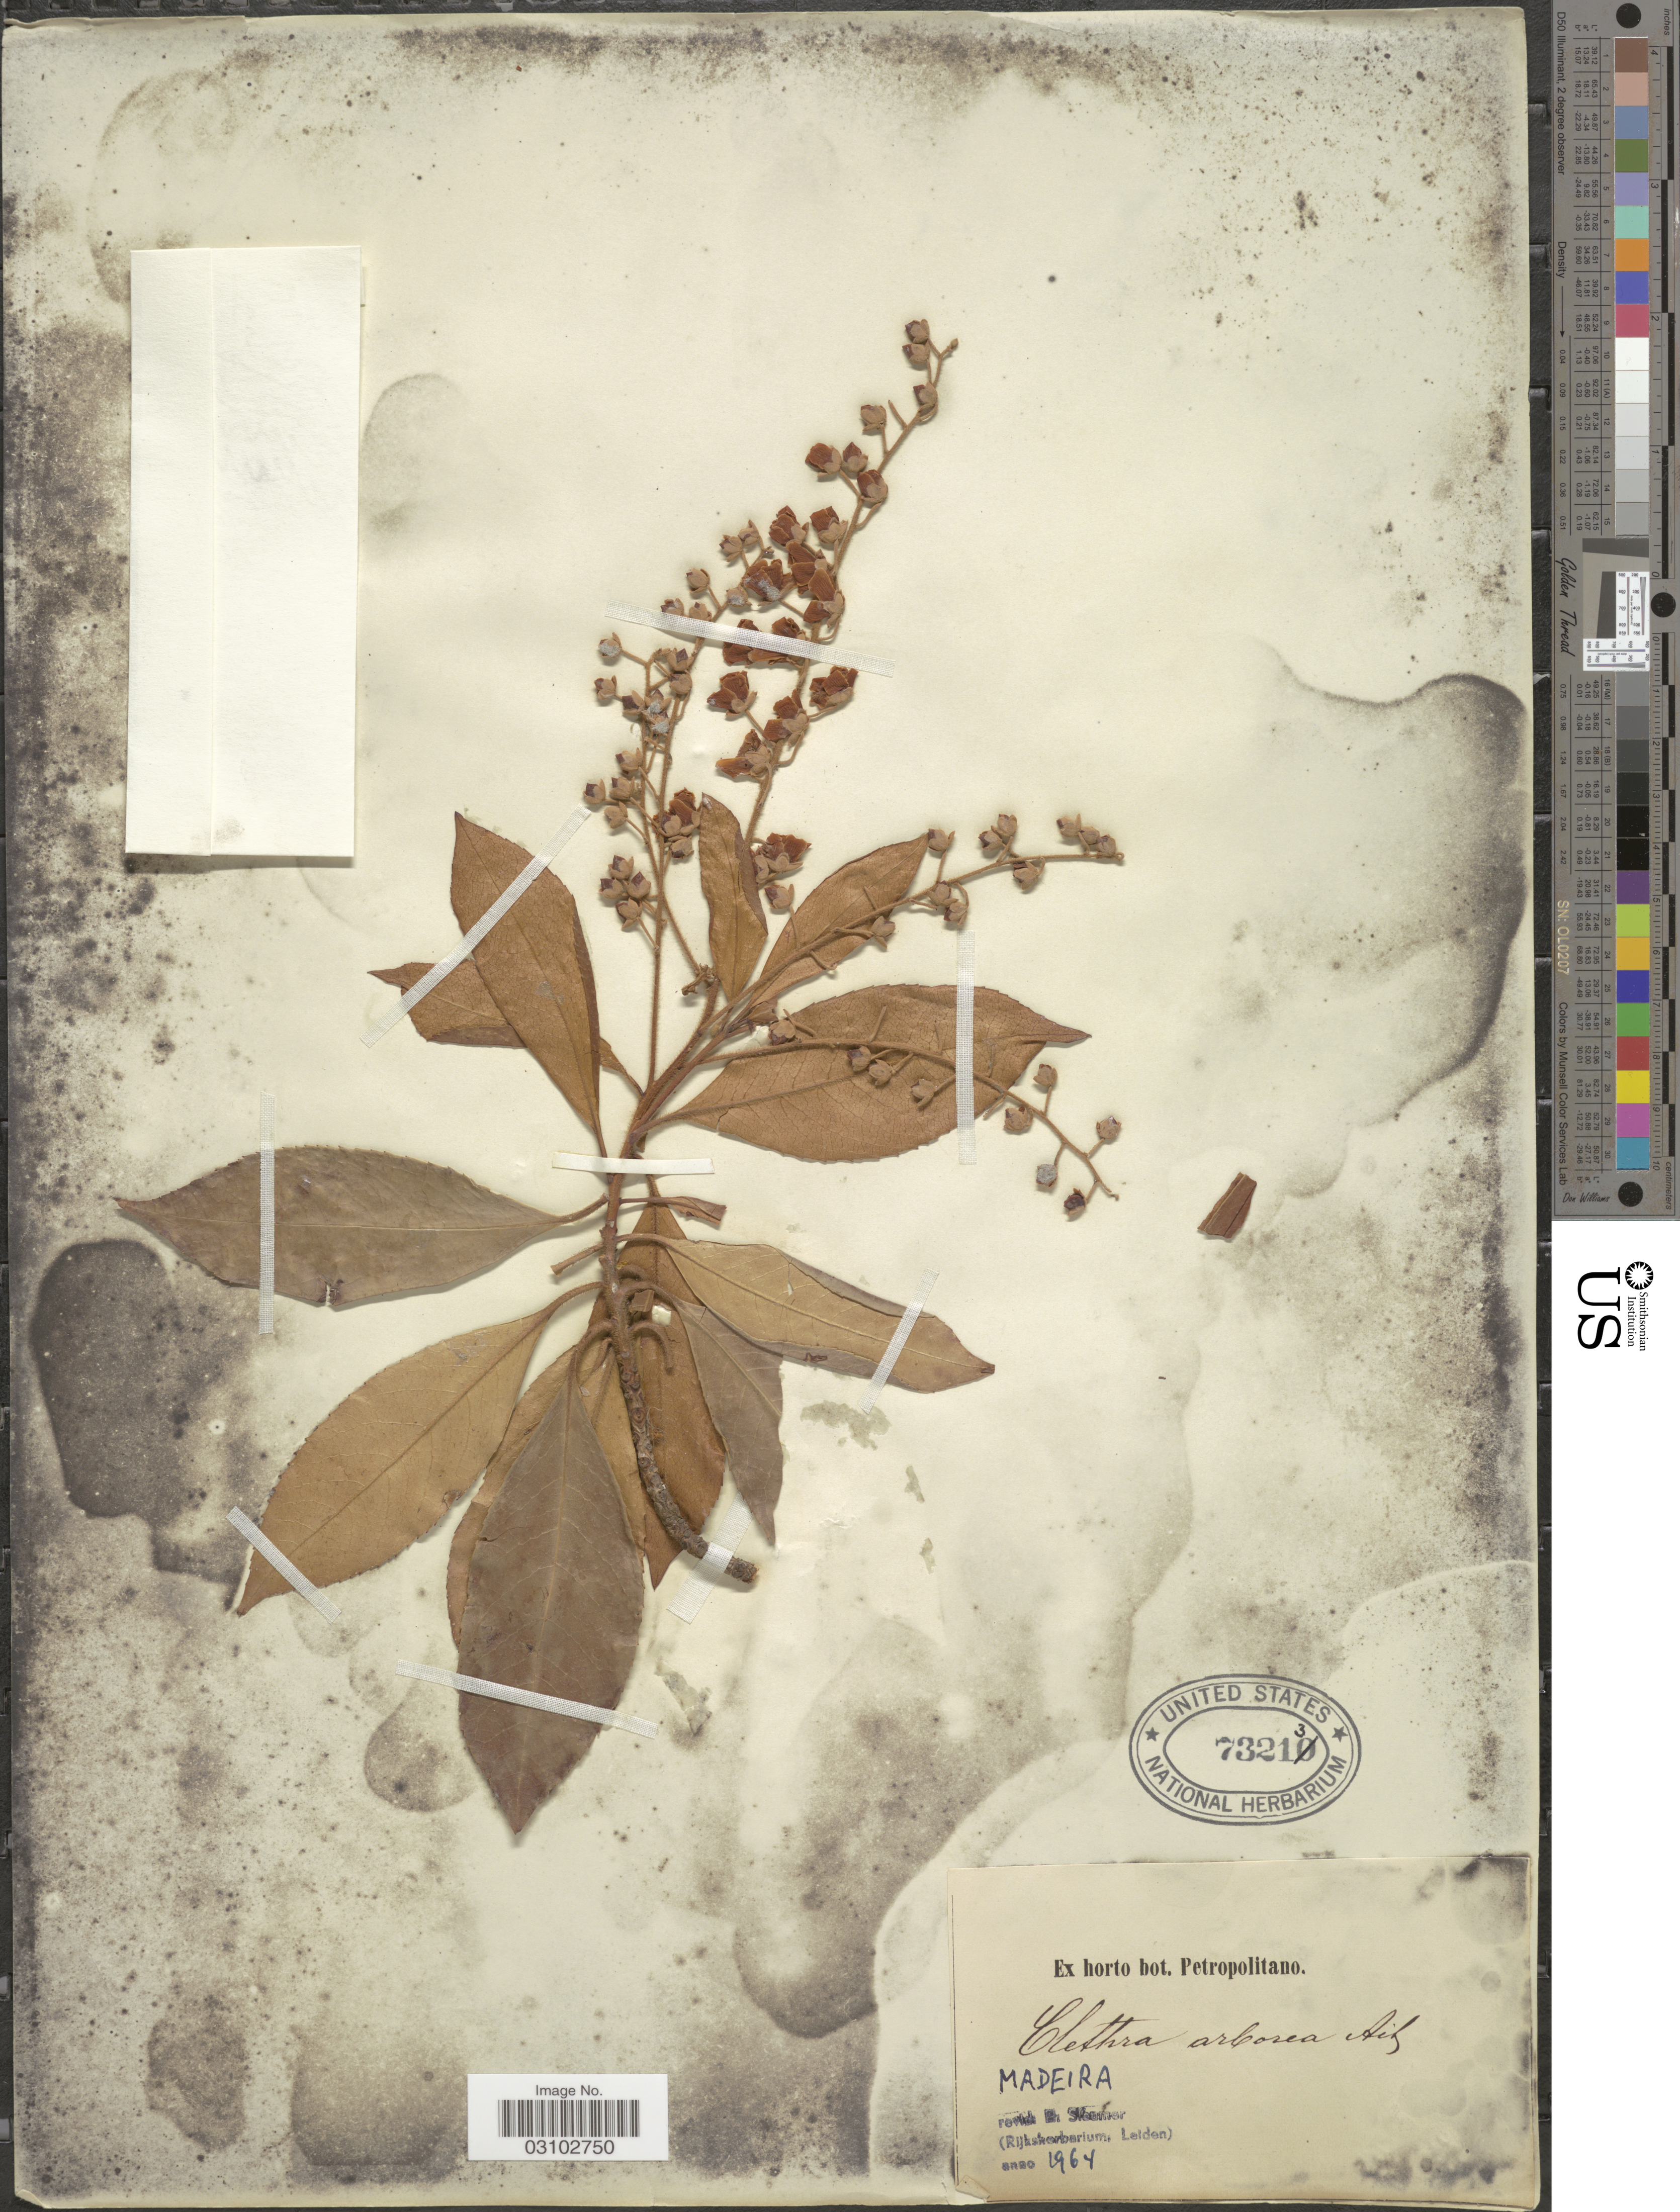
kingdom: Plantae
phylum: Tracheophyta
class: Magnoliopsida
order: Ericales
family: Clethraceae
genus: Clethra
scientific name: Clethra arborea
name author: Aiton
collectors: ex Horto Bot. Petropolitano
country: Portugal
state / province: Madeira (Aut. Reg.)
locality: Madeira.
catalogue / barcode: US 73213